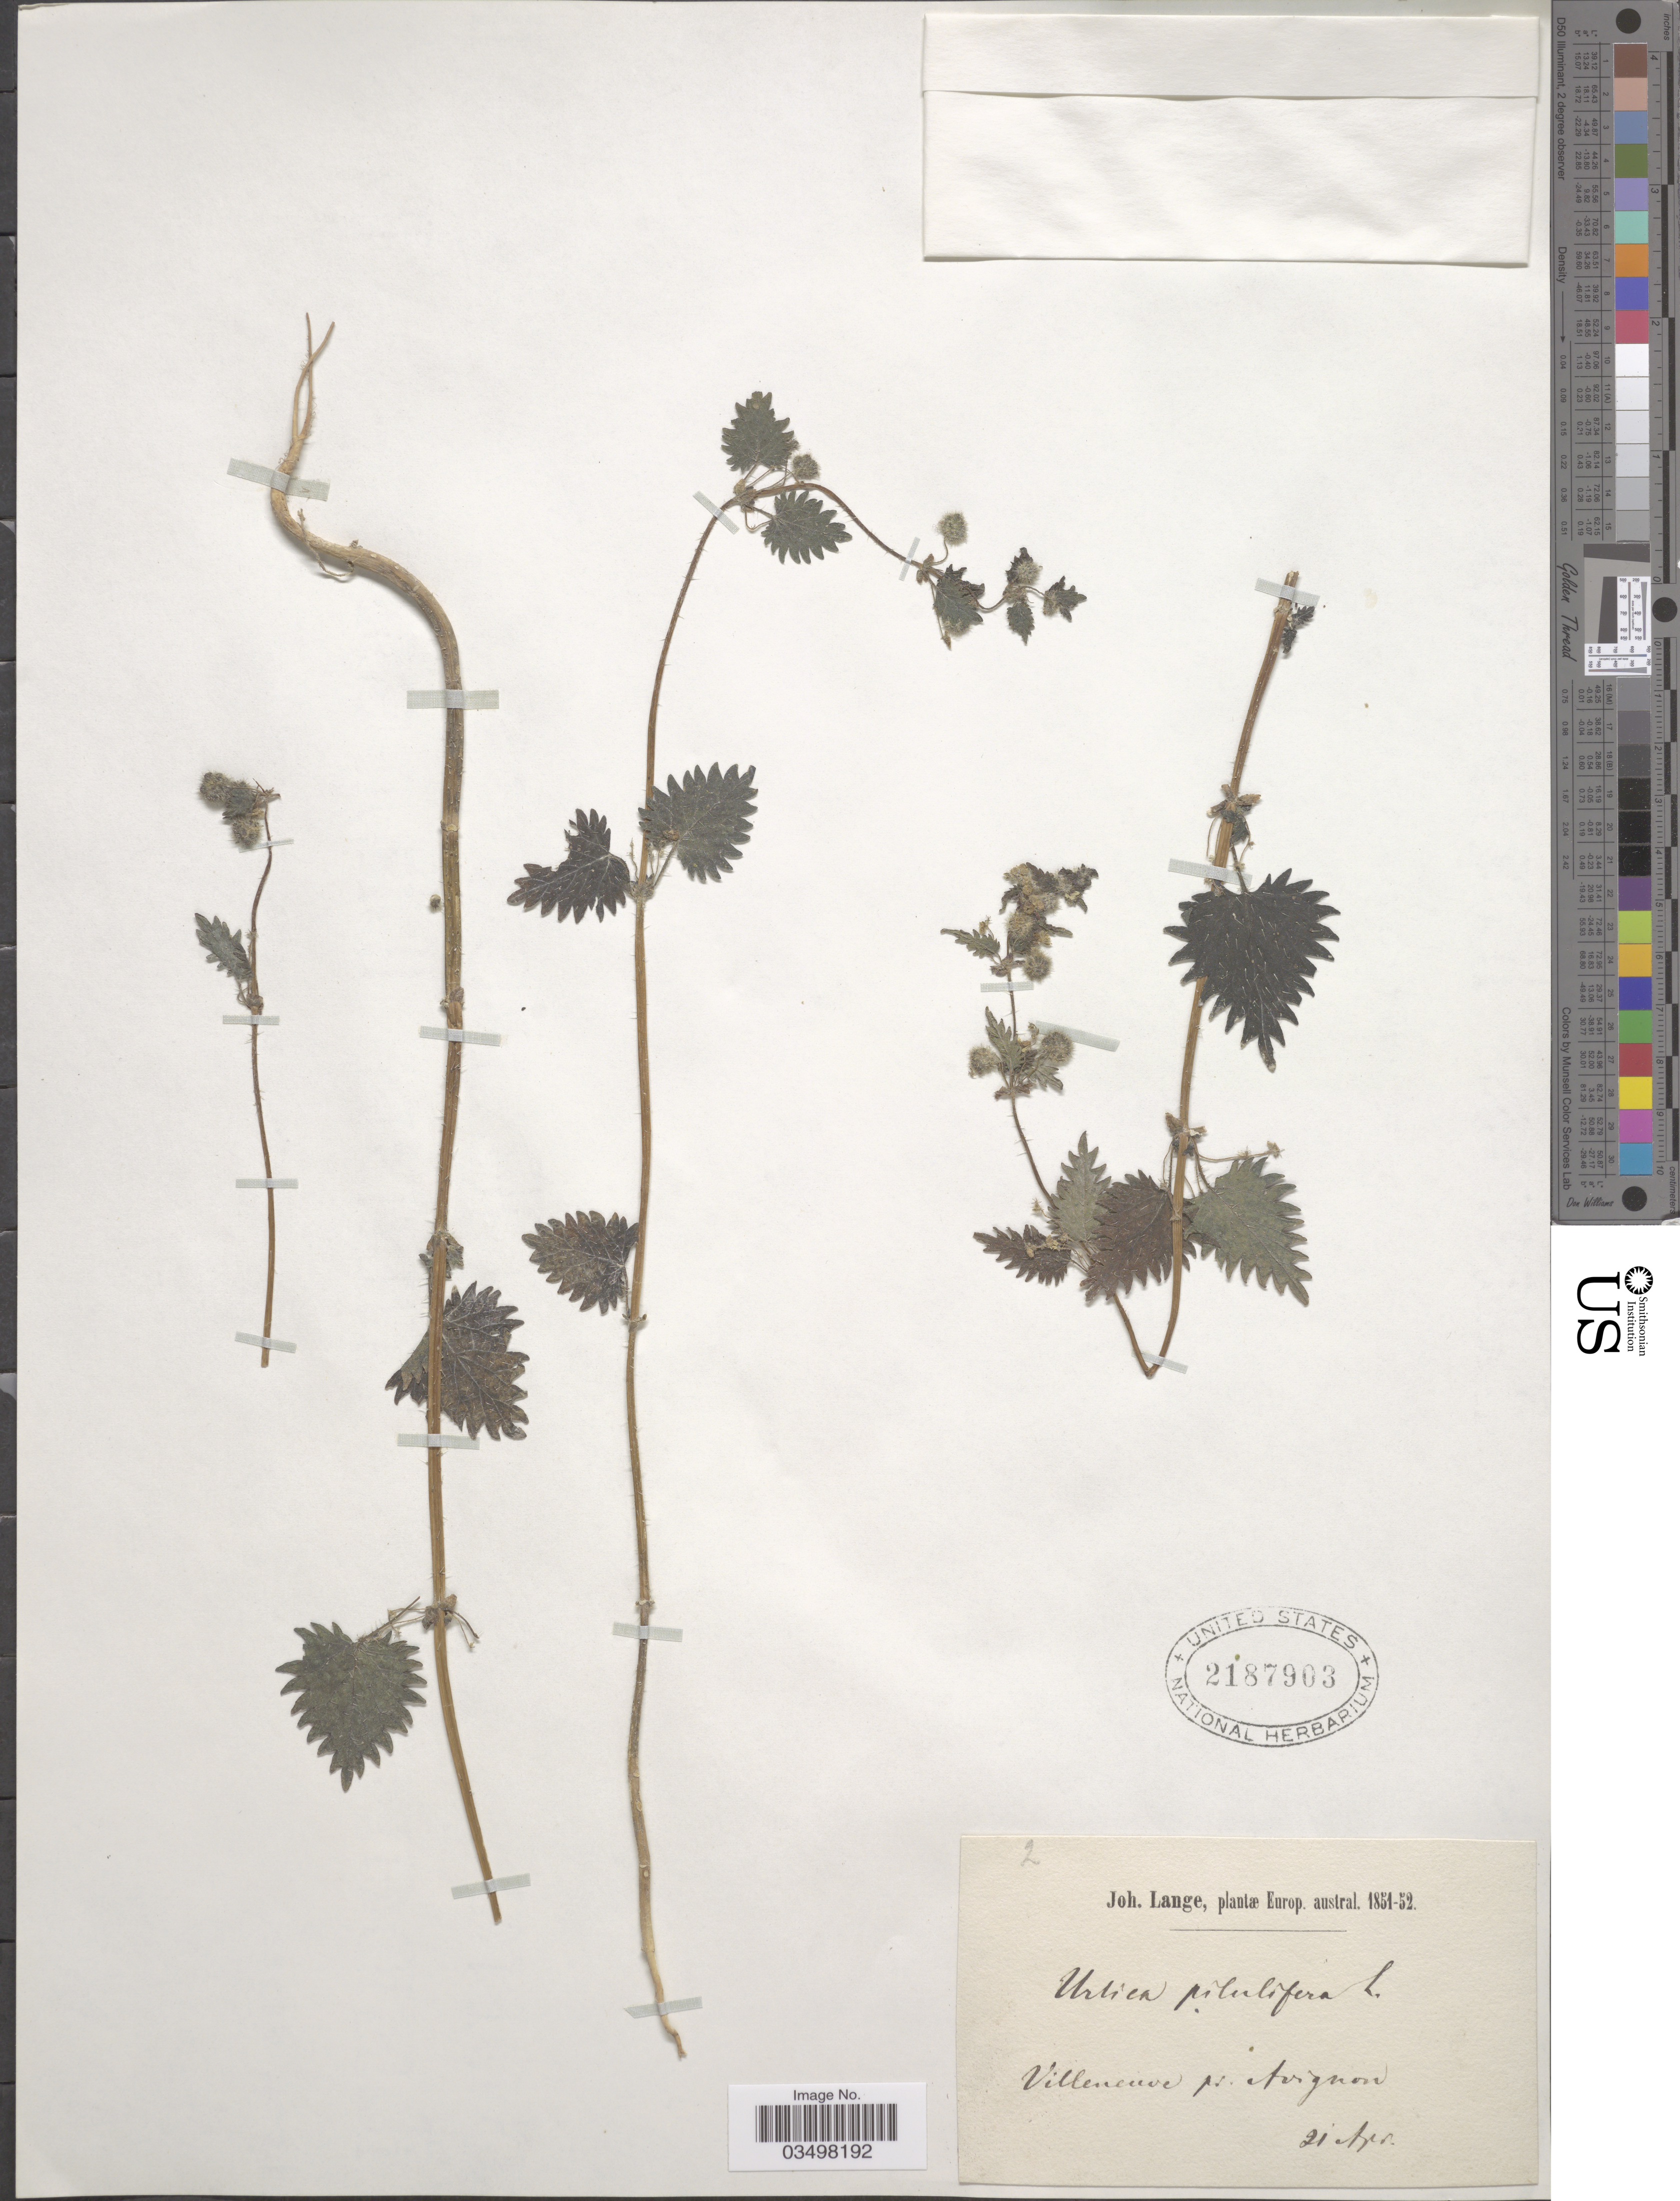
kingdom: Plantae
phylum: Tracheophyta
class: Magnoliopsida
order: Rosales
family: Urticaceae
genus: Urtica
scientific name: Urtica pilulifera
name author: L.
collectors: J. M. C. Lange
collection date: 1851-04-21/1852-04-21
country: France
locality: Villeneuve pr. Avignon.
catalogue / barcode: US 2187903